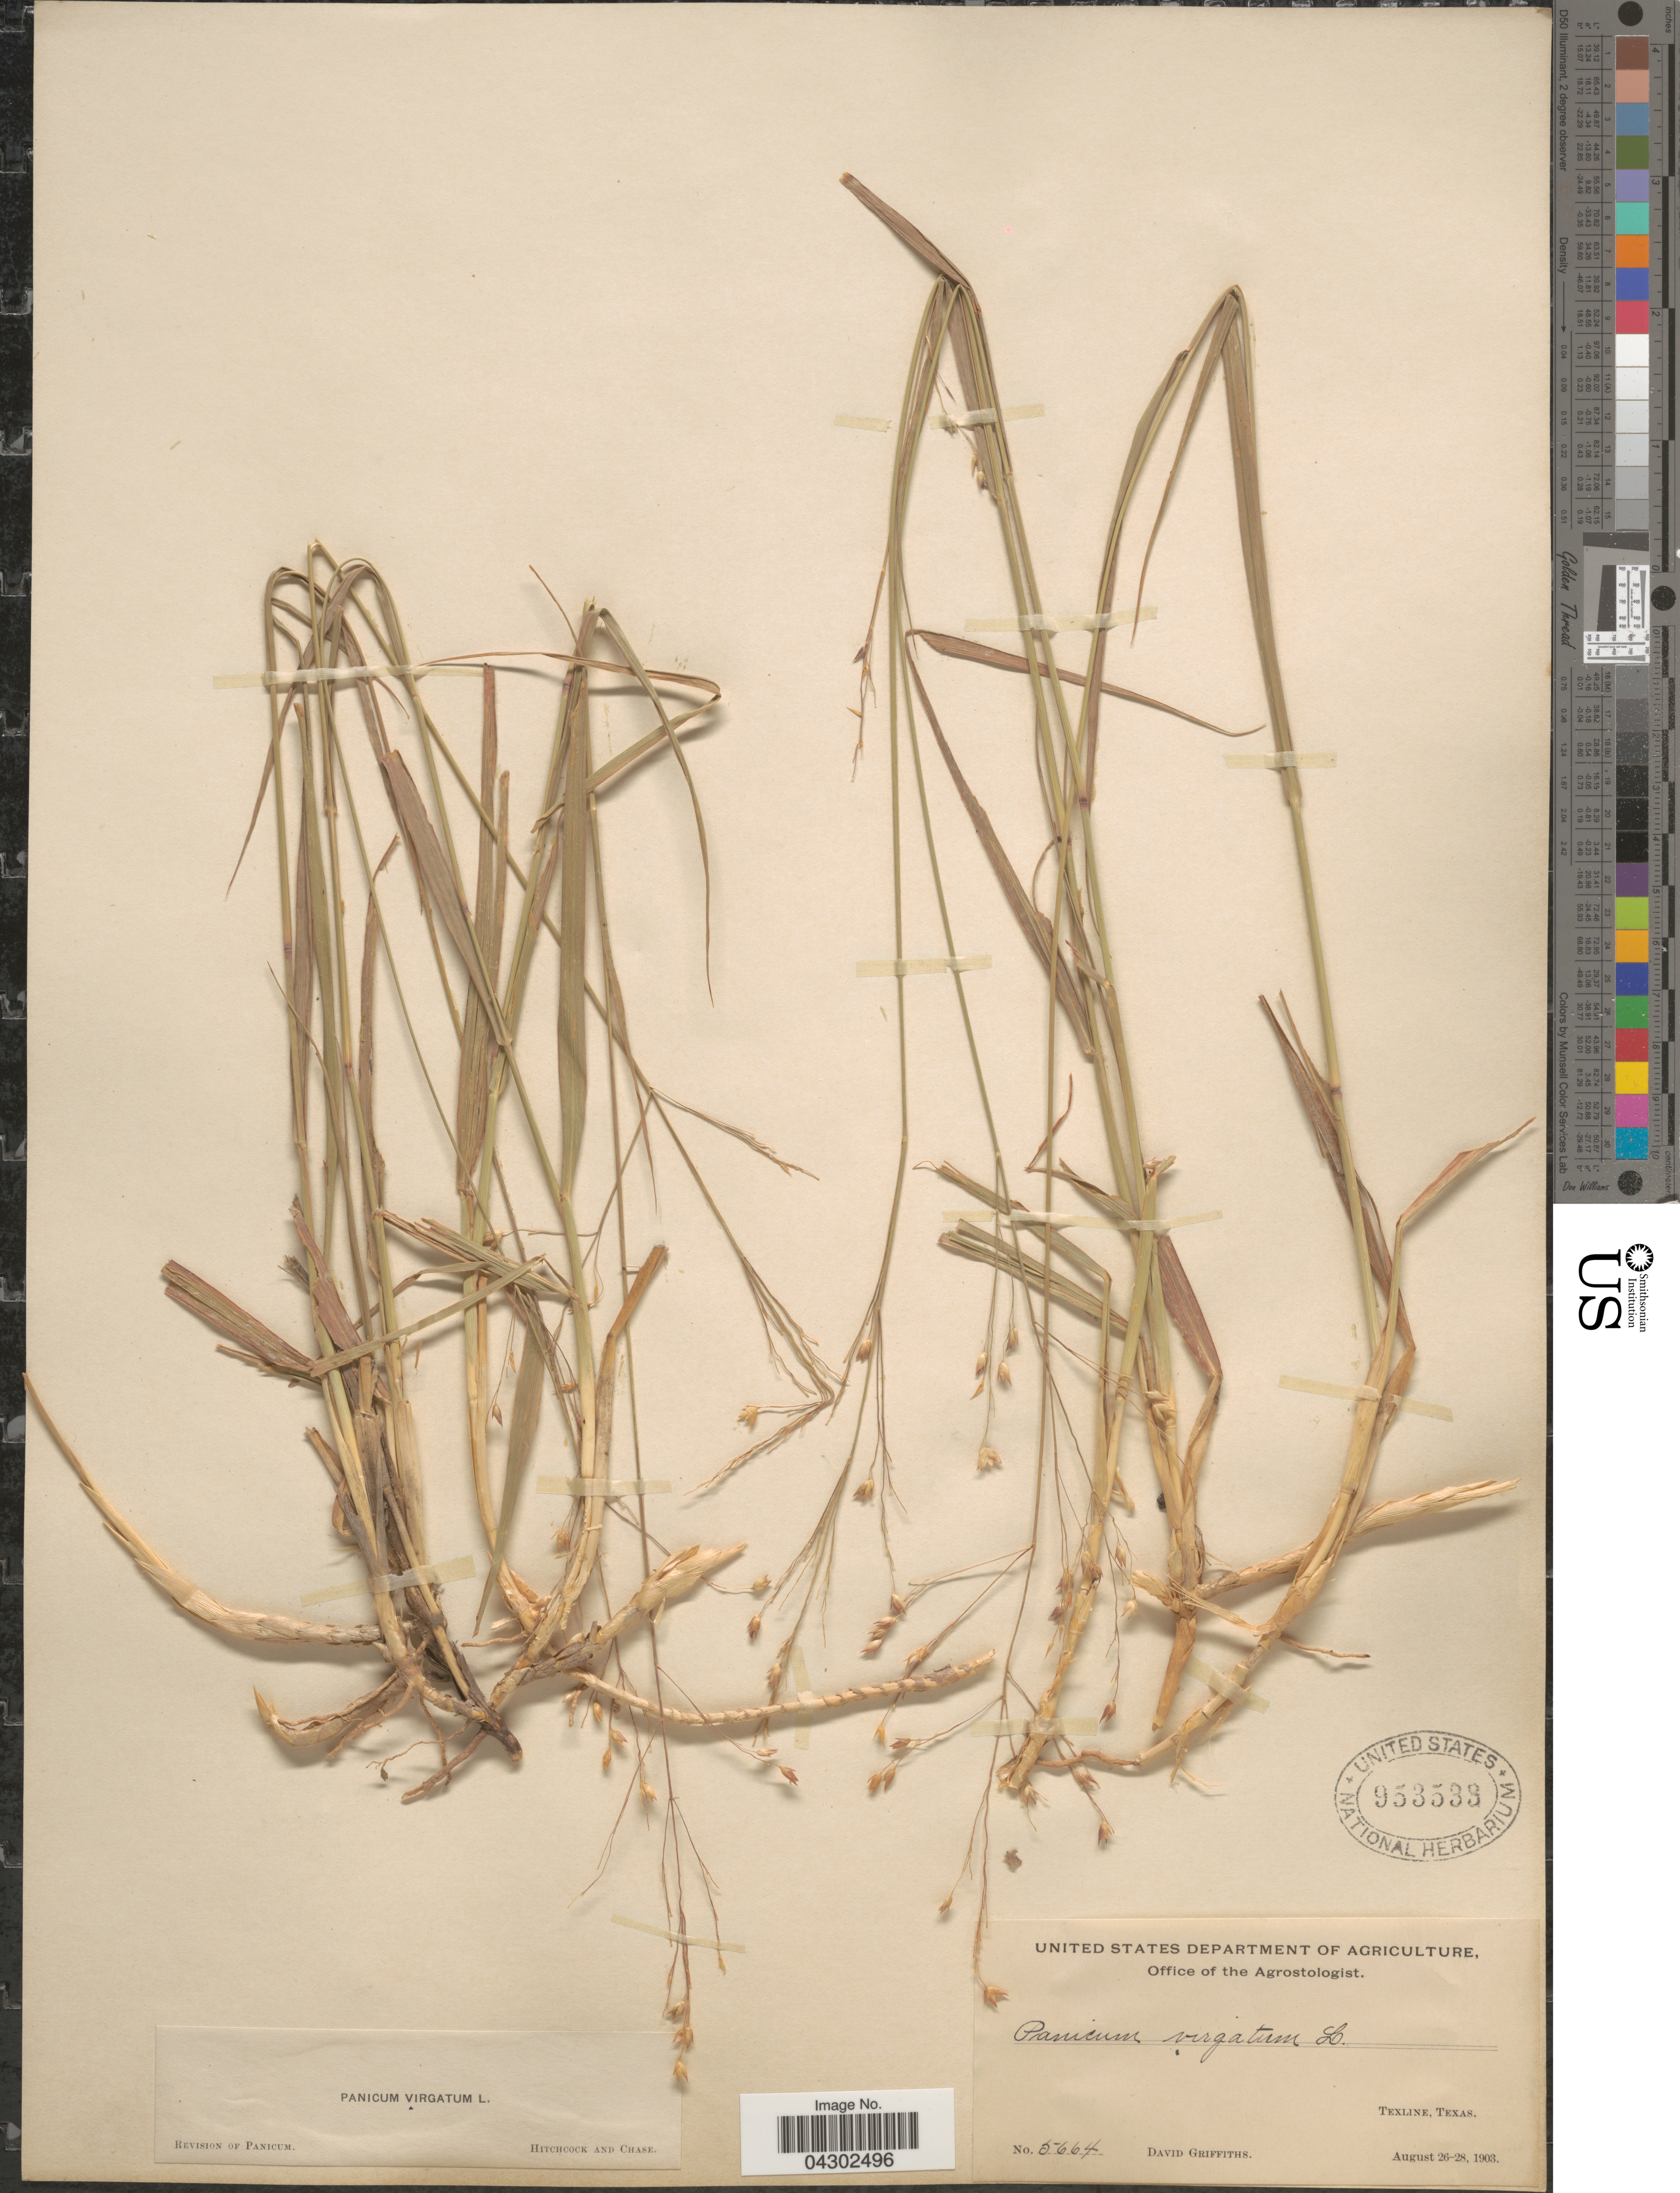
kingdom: Plantae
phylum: Tracheophyta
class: Liliopsida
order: Poales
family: Poaceae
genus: Panicum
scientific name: Panicum virgatum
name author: L.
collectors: D. Griffiths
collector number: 5664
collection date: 1903-08-26/1903-08-28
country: United States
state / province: Texas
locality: Texline.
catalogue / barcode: US 953533